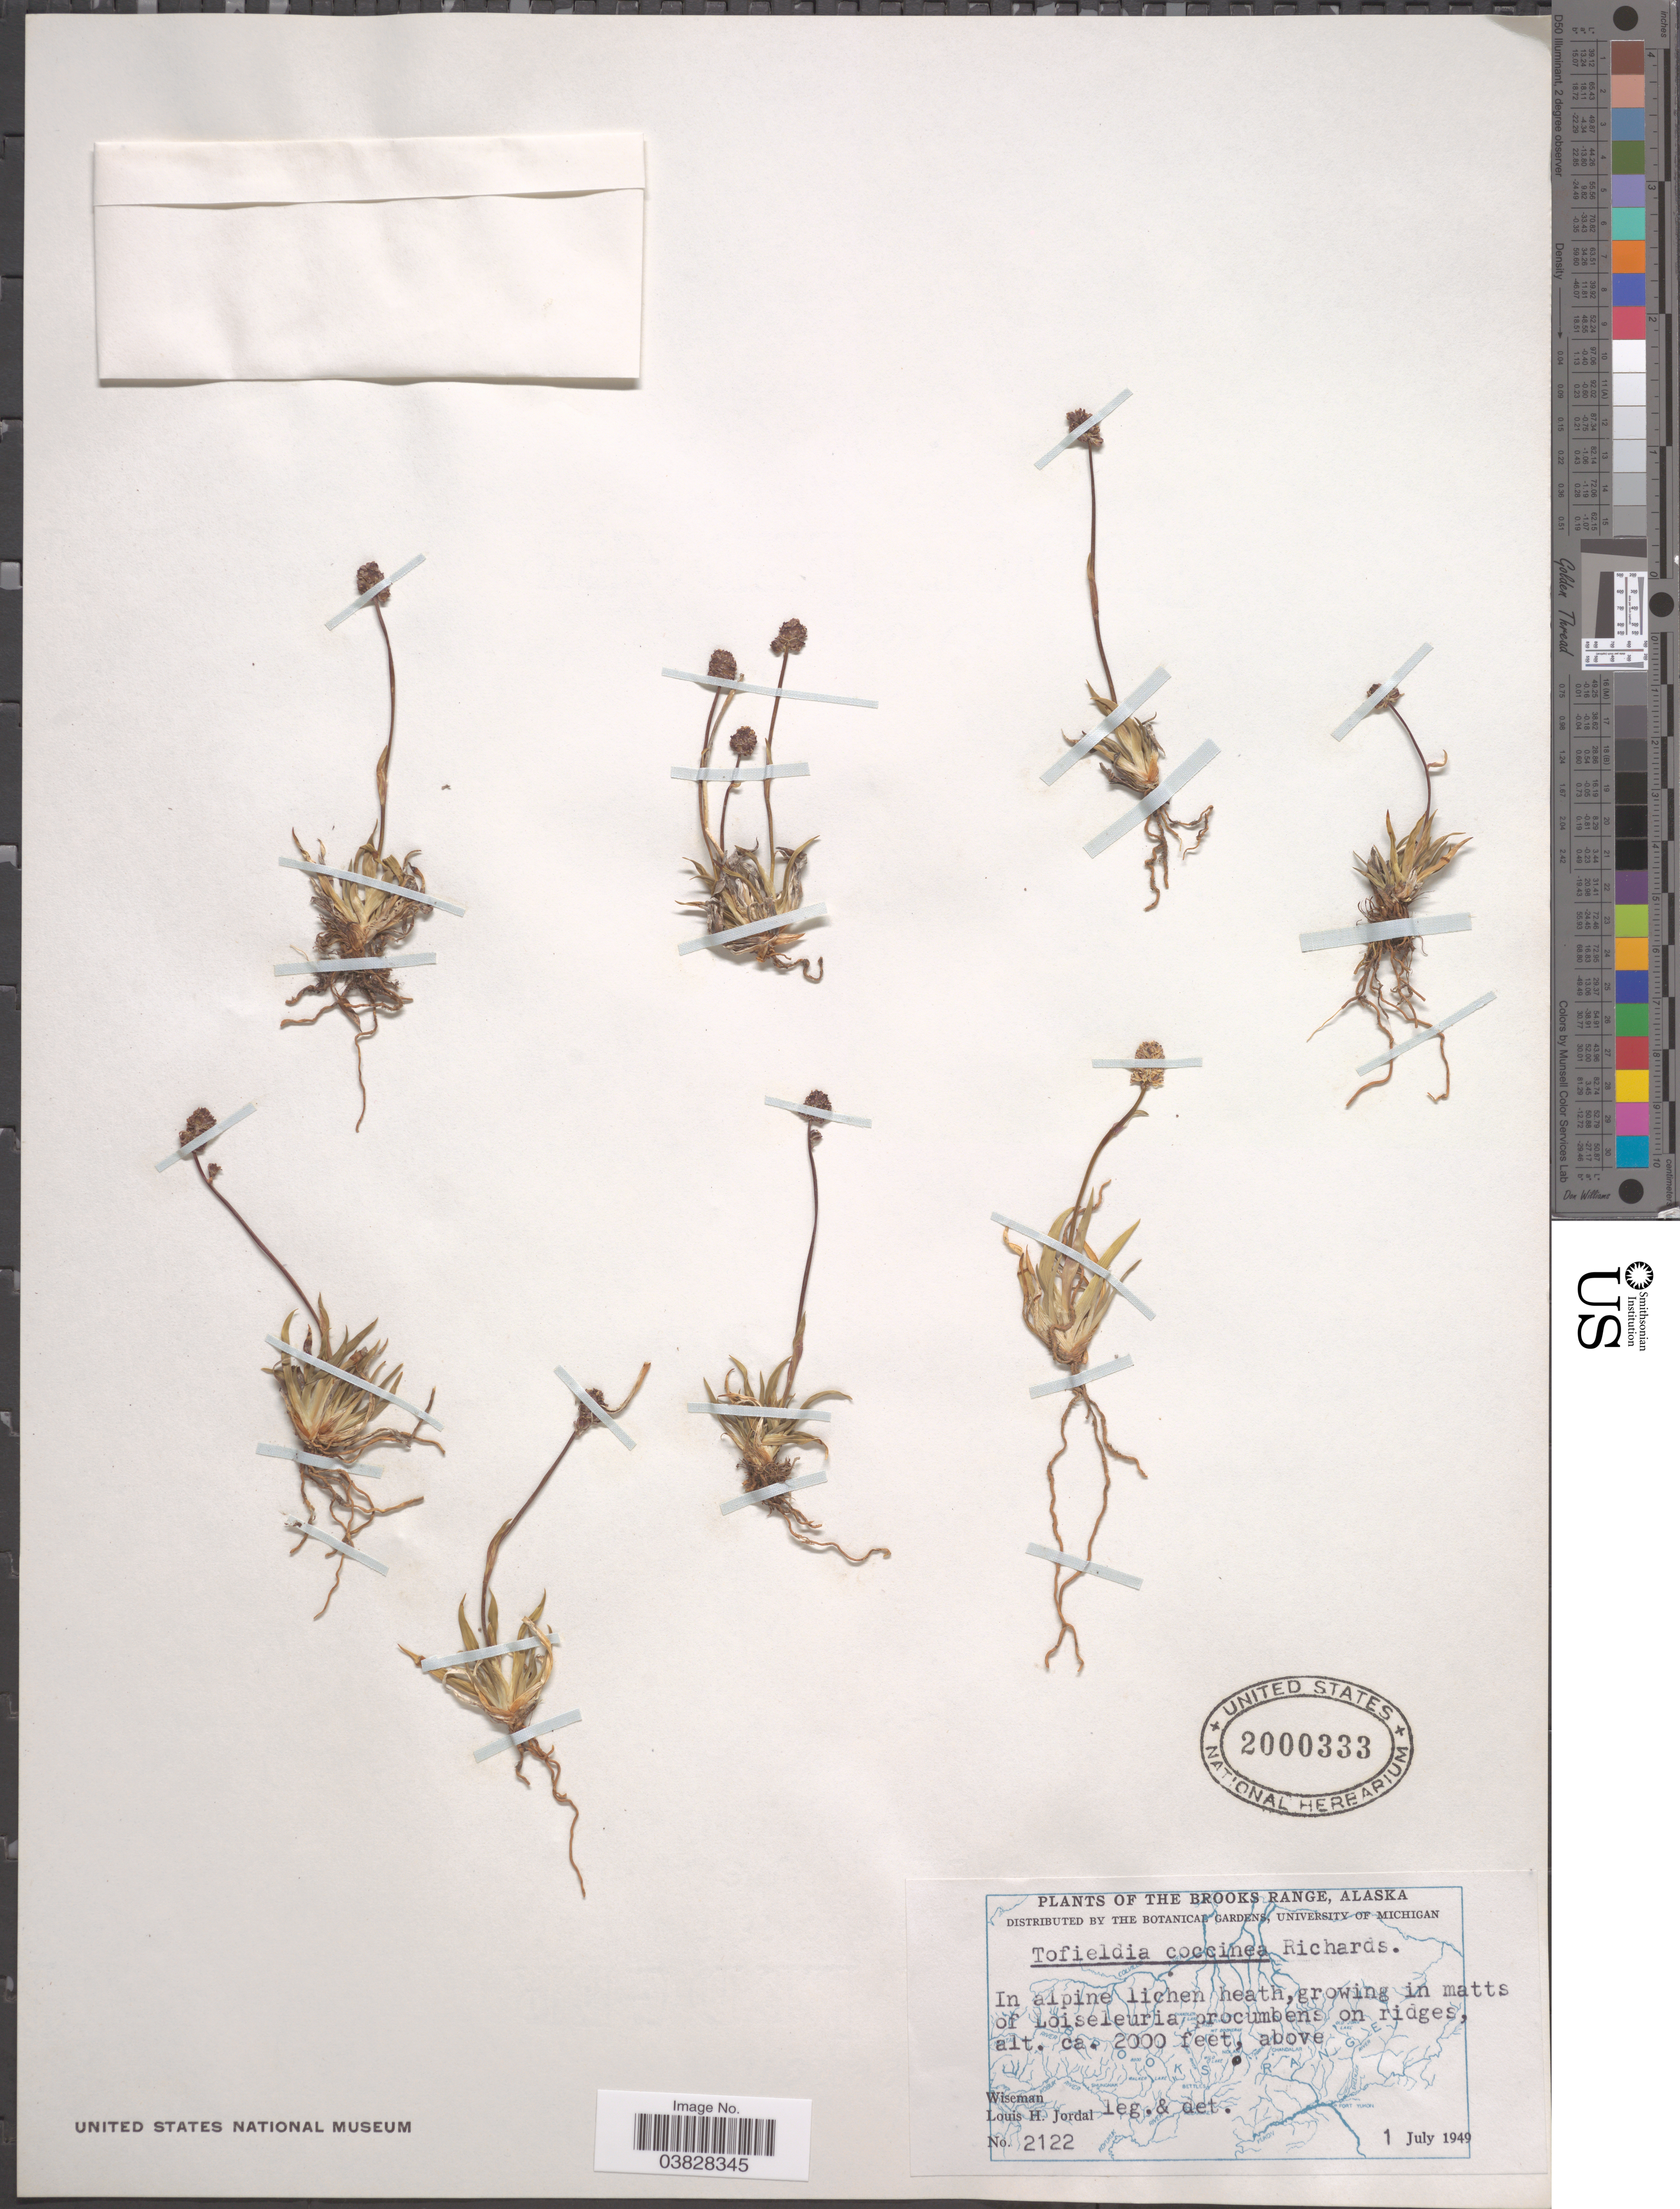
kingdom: Plantae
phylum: Tracheophyta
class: Liliopsida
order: Alismatales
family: Tofieldiaceae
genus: Tofieldia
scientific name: Tofieldia coccinea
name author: Richardson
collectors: L. Jordal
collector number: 2122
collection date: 1949-07-01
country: United States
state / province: Alaska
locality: The Brooks Range. Above Wiseman.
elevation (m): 610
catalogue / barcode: US 2000333